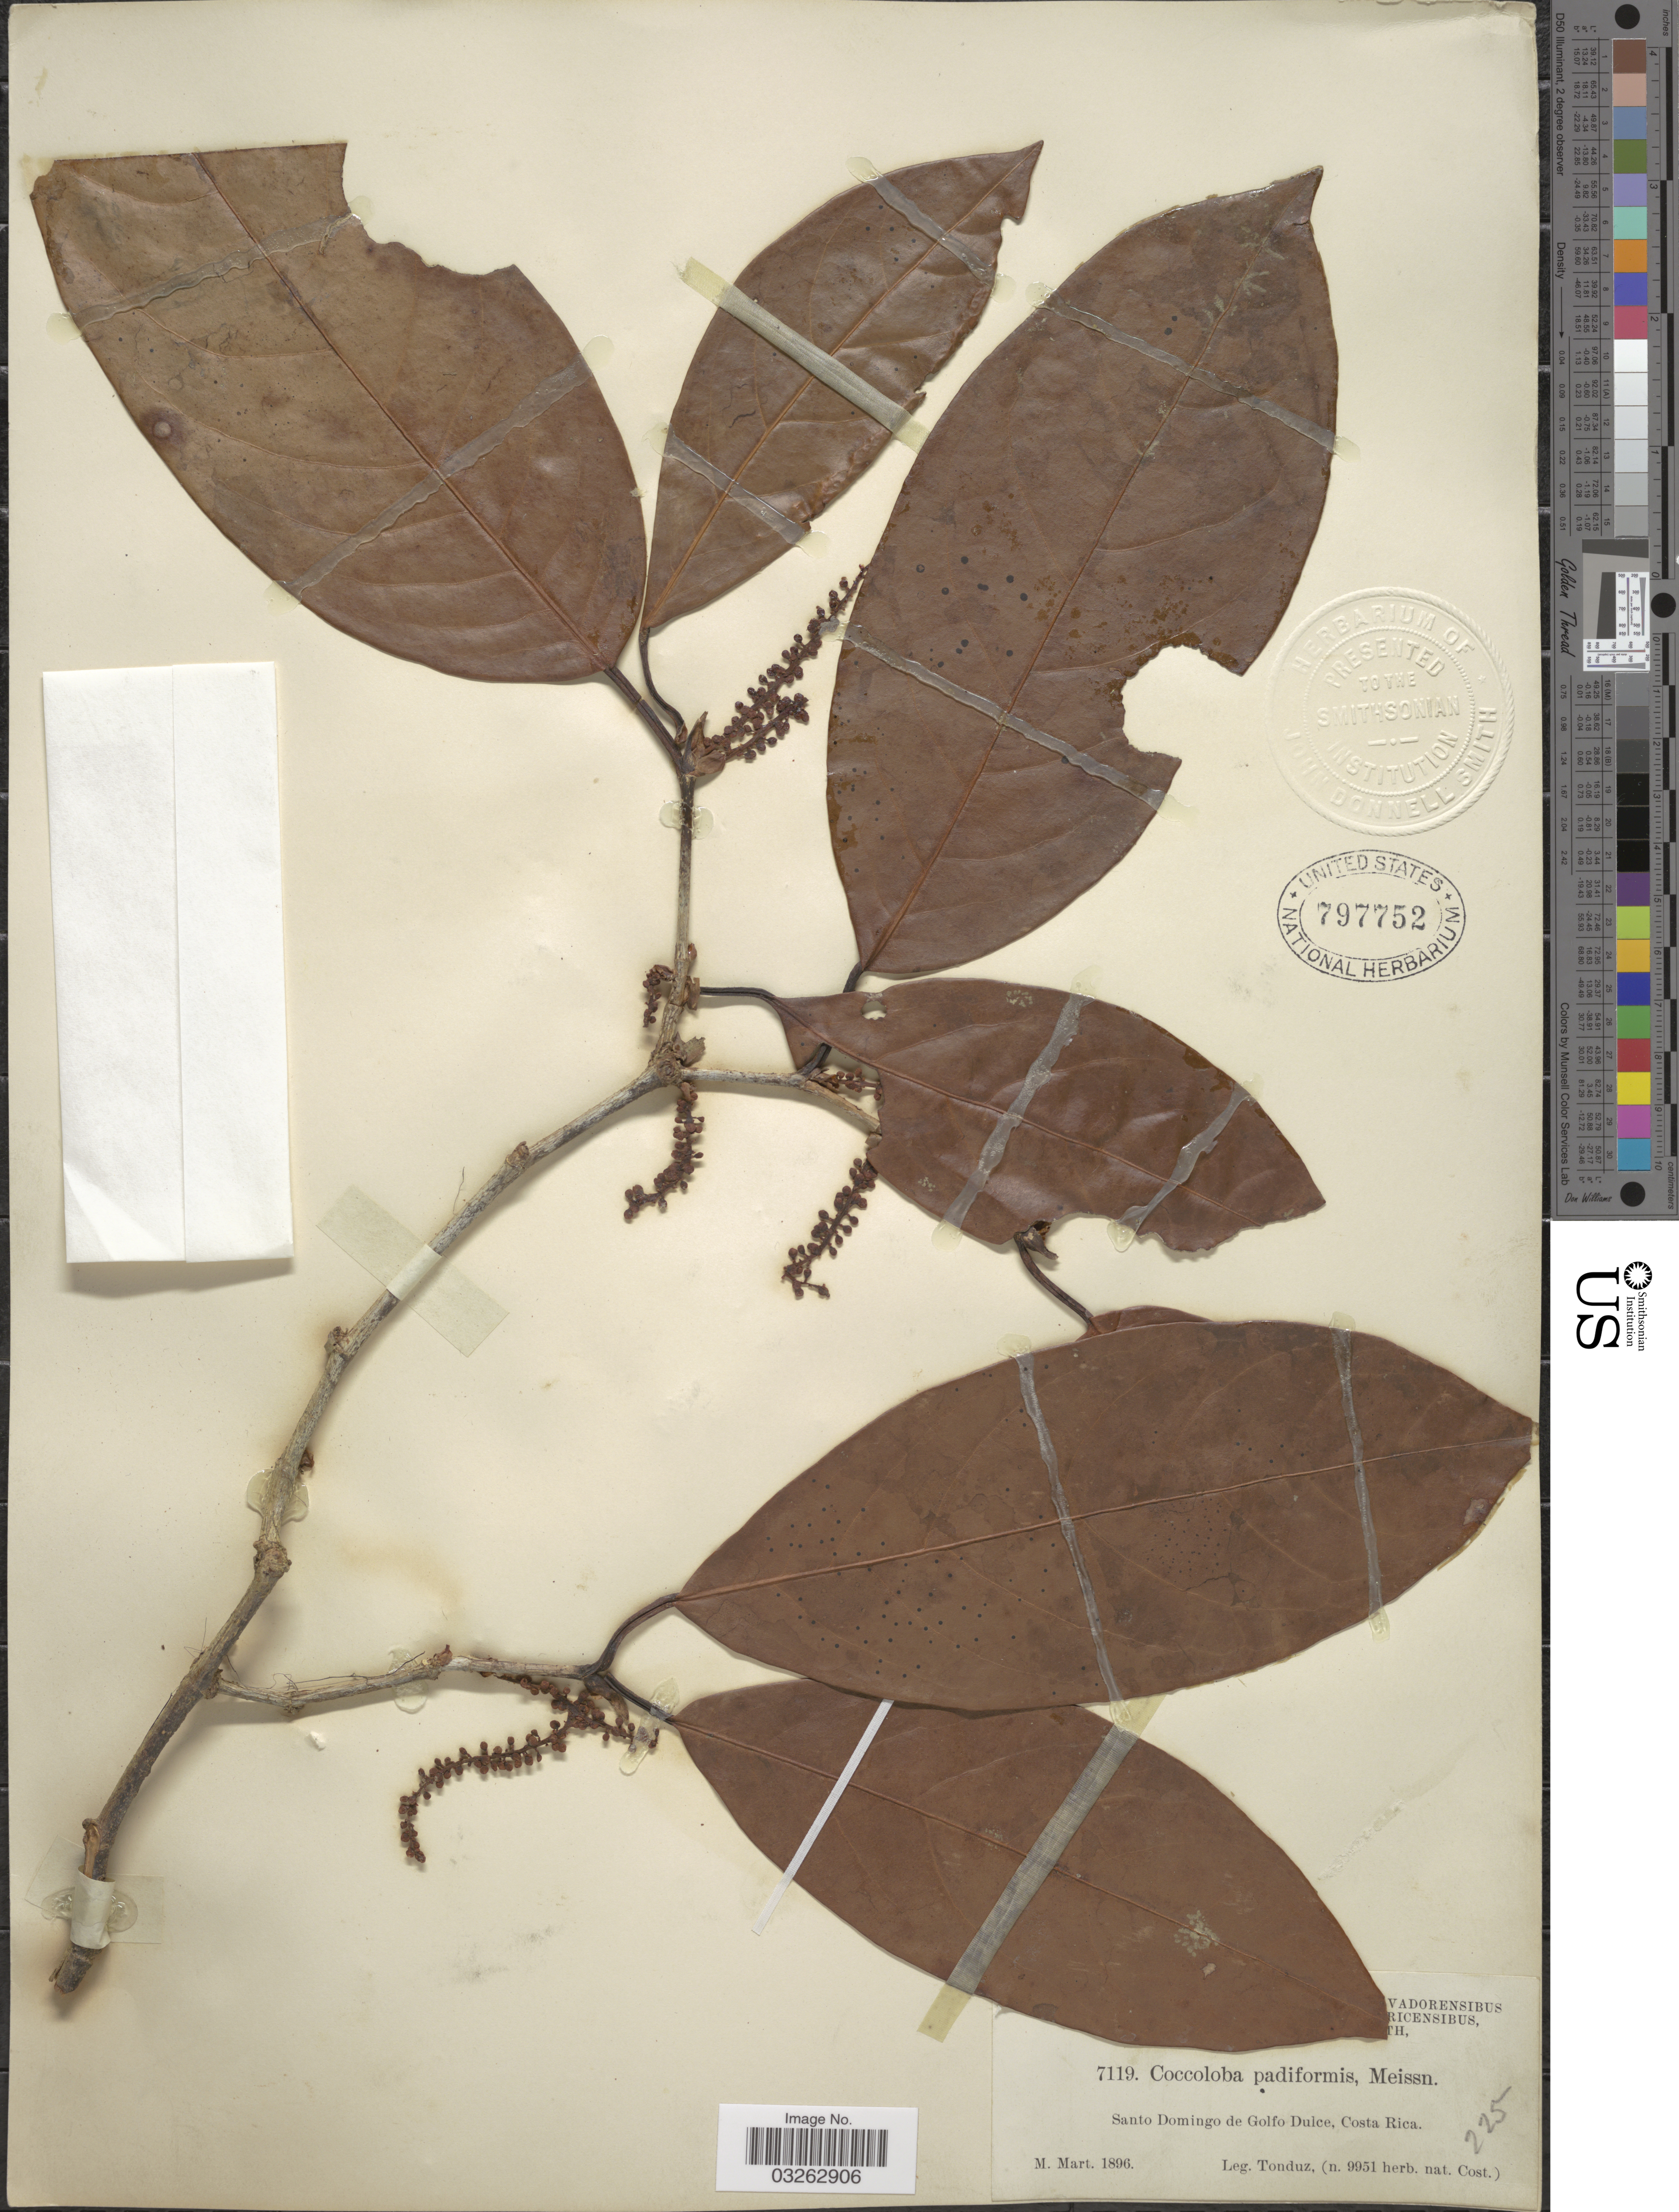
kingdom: Plantae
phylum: Tracheophyta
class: Magnoliopsida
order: Caryophyllales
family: Polygonaceae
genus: Coccoloba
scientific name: Coccoloba padiformis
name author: Meisn.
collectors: Tonduz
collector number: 7119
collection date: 1896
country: Costa Rica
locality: Santo Domingo de Golfo Dulce.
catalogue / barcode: US 797752